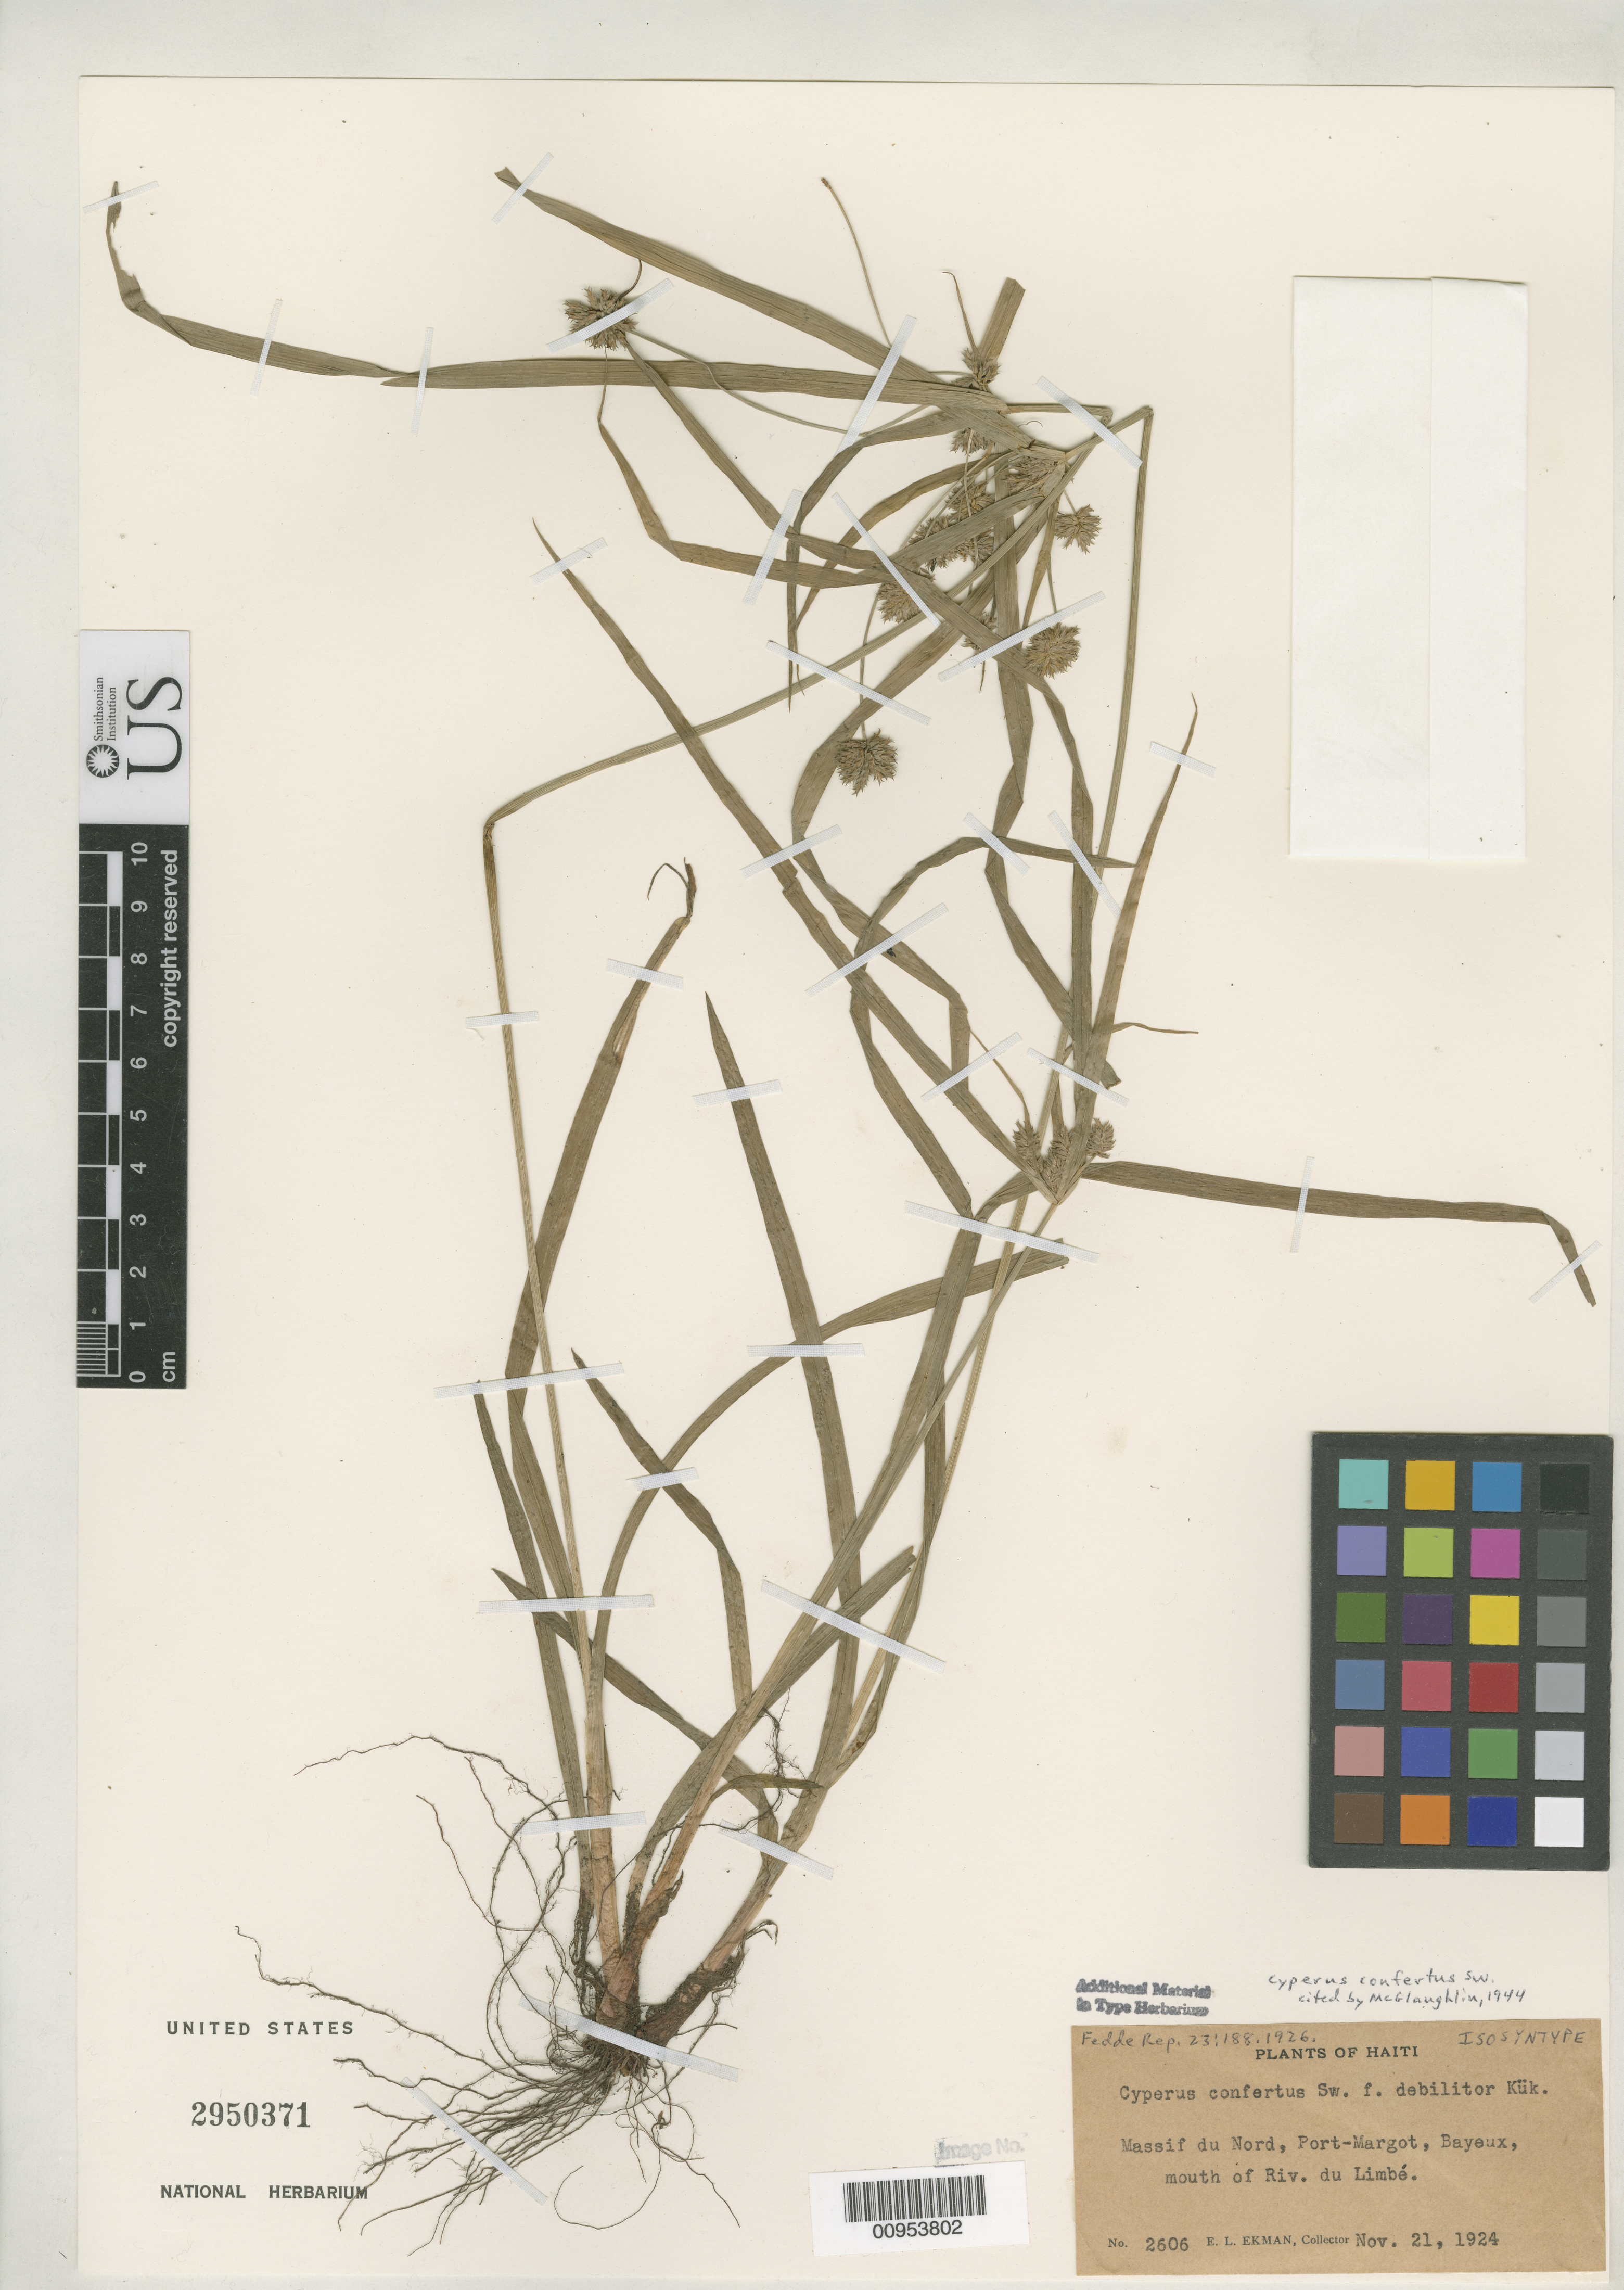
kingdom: Plantae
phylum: Tracheophyta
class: Liliopsida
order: Poales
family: Cyperaceae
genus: Cyperus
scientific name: Cyperus confertus f. debilior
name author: Kük.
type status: Isosyntype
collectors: E. L. Ekman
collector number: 2606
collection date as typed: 21 Nov 1924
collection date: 1924-11-21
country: Haiti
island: Hispaniola Island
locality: Massif du Nord, Port-Margot, Bayeux, mouth of Riv. Du Limbé.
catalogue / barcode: US 2950371